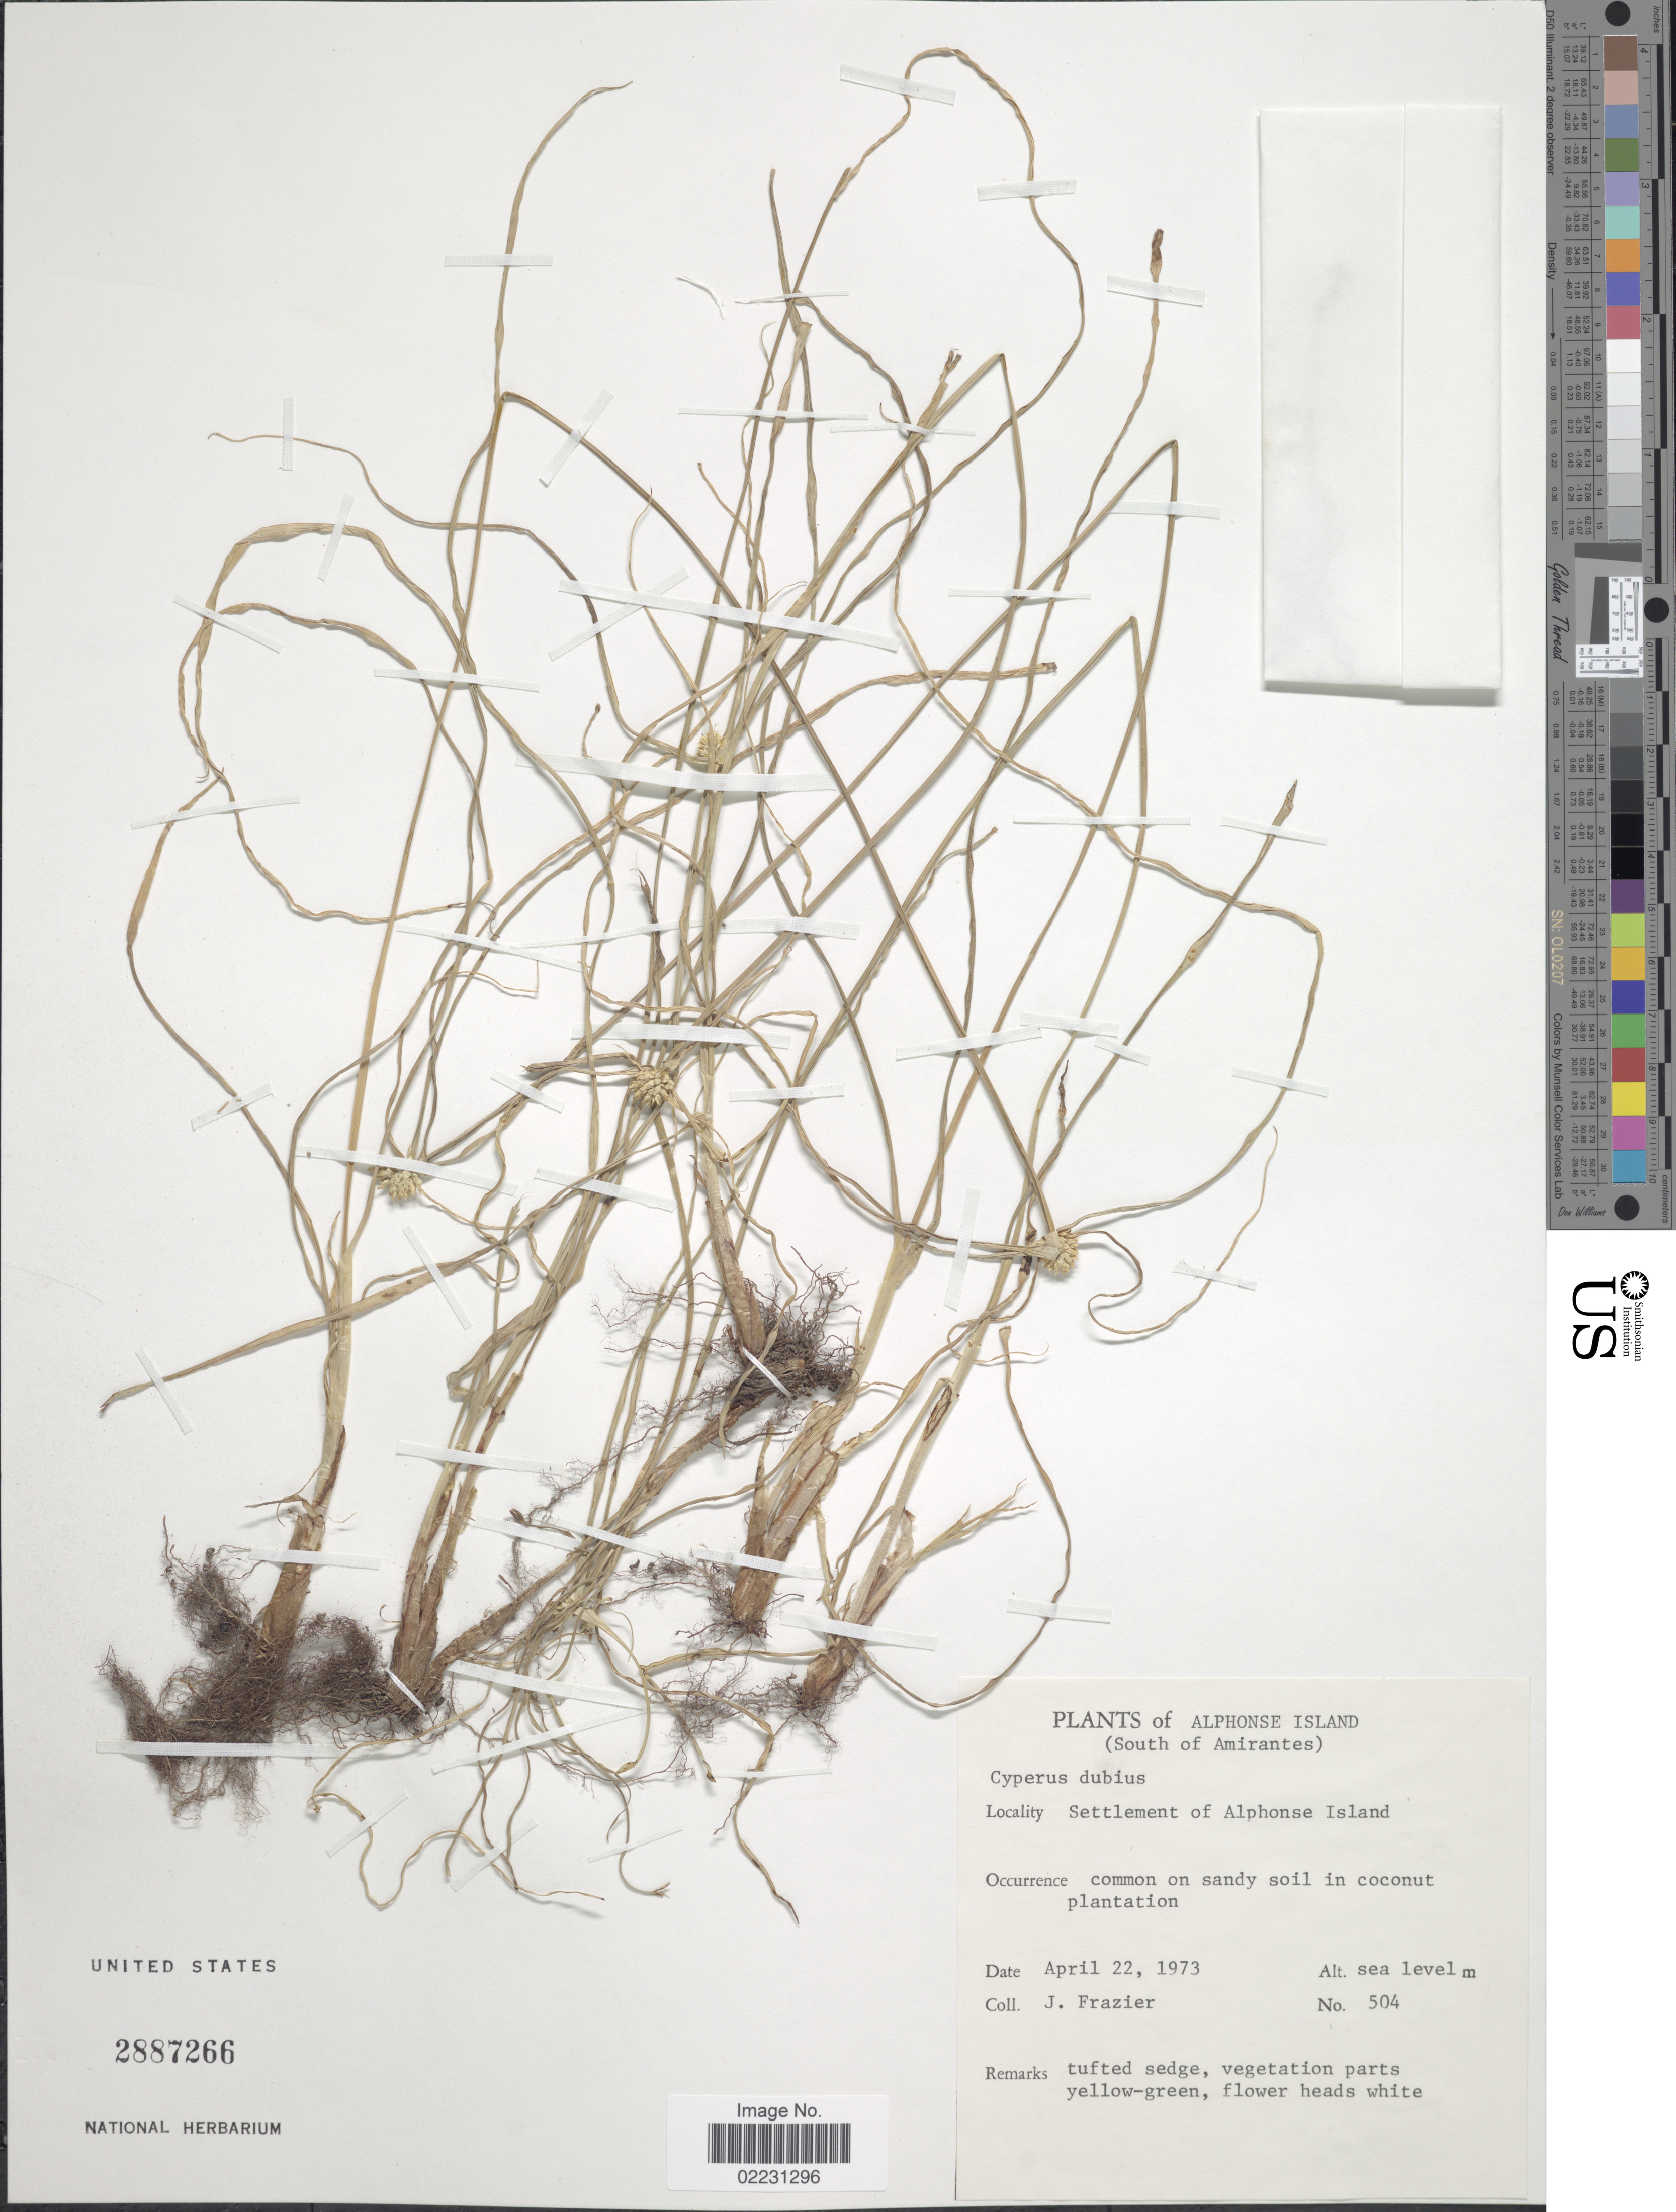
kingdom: Plantae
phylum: Tracheophyta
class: Liliopsida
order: Poales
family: Cyperaceae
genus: Cyperus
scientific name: Cyperus dubius Rottb. var. dubius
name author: Rottb.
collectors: J. Frazier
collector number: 504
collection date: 1973-04-22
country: Seychelles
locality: Alphonse Island (South of Amirantes) Settlement of Alphonse Island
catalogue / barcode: US 2887266